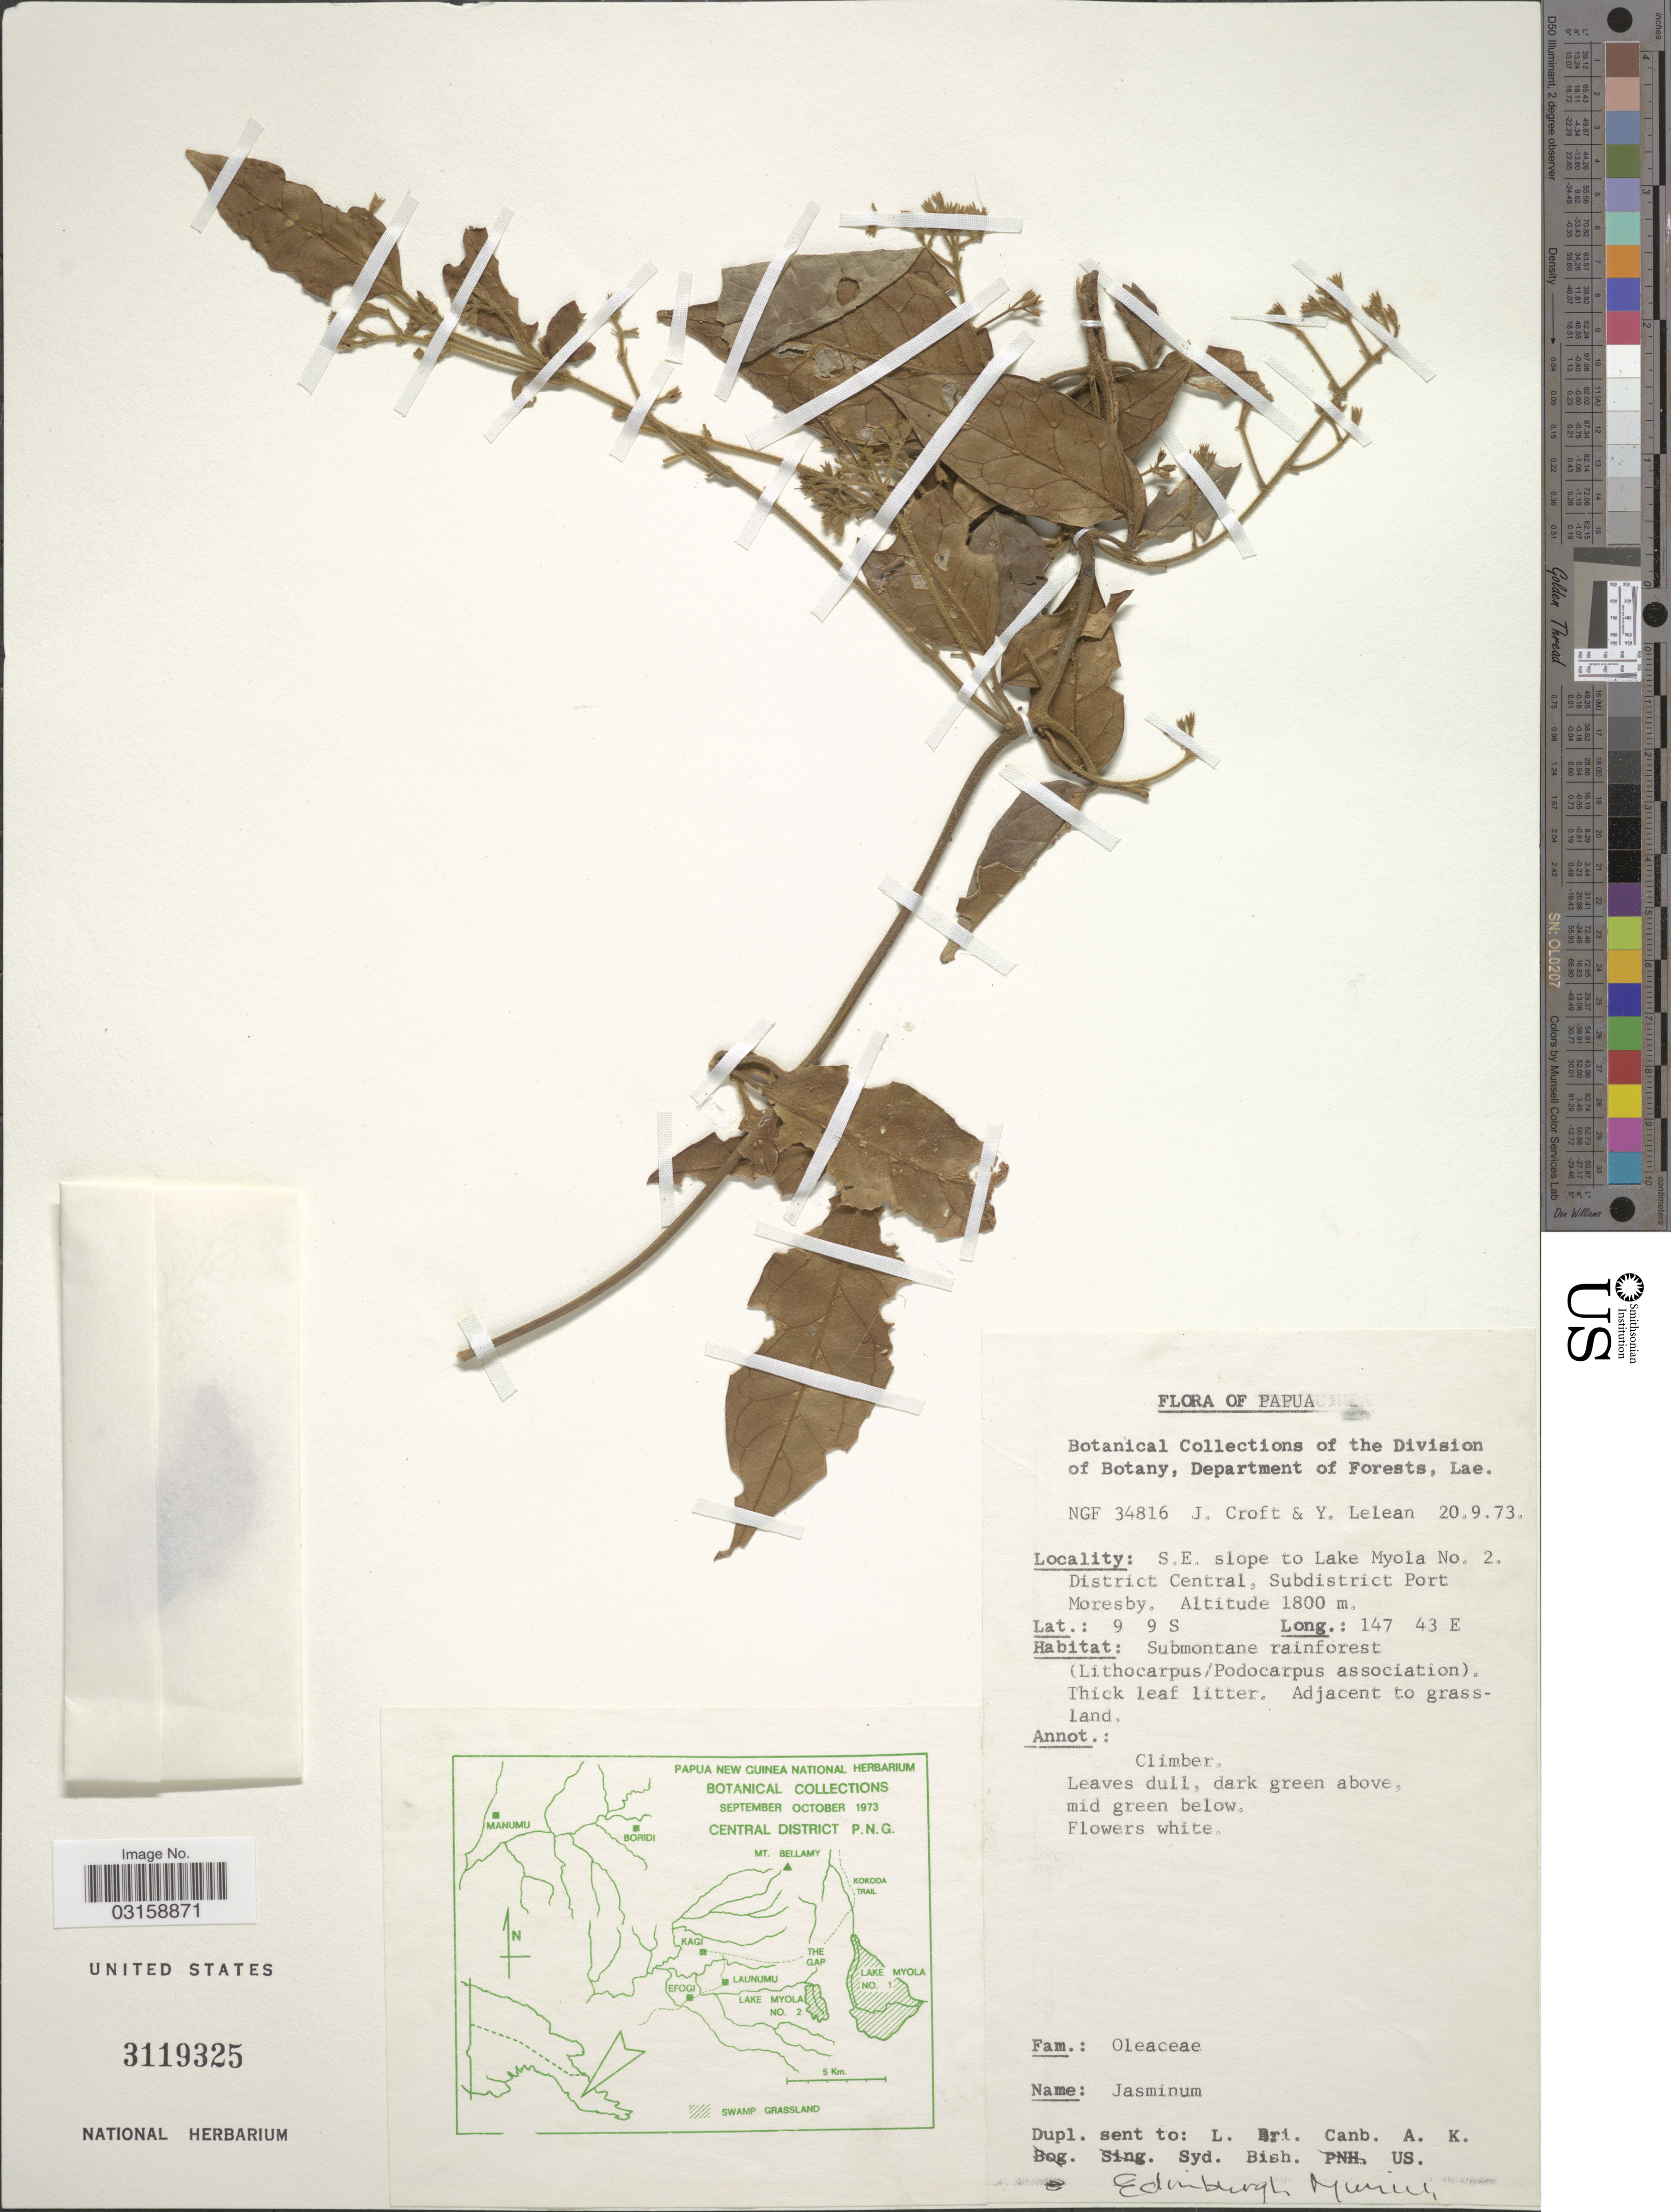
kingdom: Plantae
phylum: Tracheophyta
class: Magnoliopsida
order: Lamiales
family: Oleaceae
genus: Jasminum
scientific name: Jasminum sp.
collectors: J. Croft & Y. Lelean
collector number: NGF 34816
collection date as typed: Transcribed d/m/y: 20/9/73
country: Papua New Guinea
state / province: Central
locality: Papua. S.E. slope to Lake Myola No. 2. Subdistrict Port Moresby.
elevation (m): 1800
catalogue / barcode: US 3119325